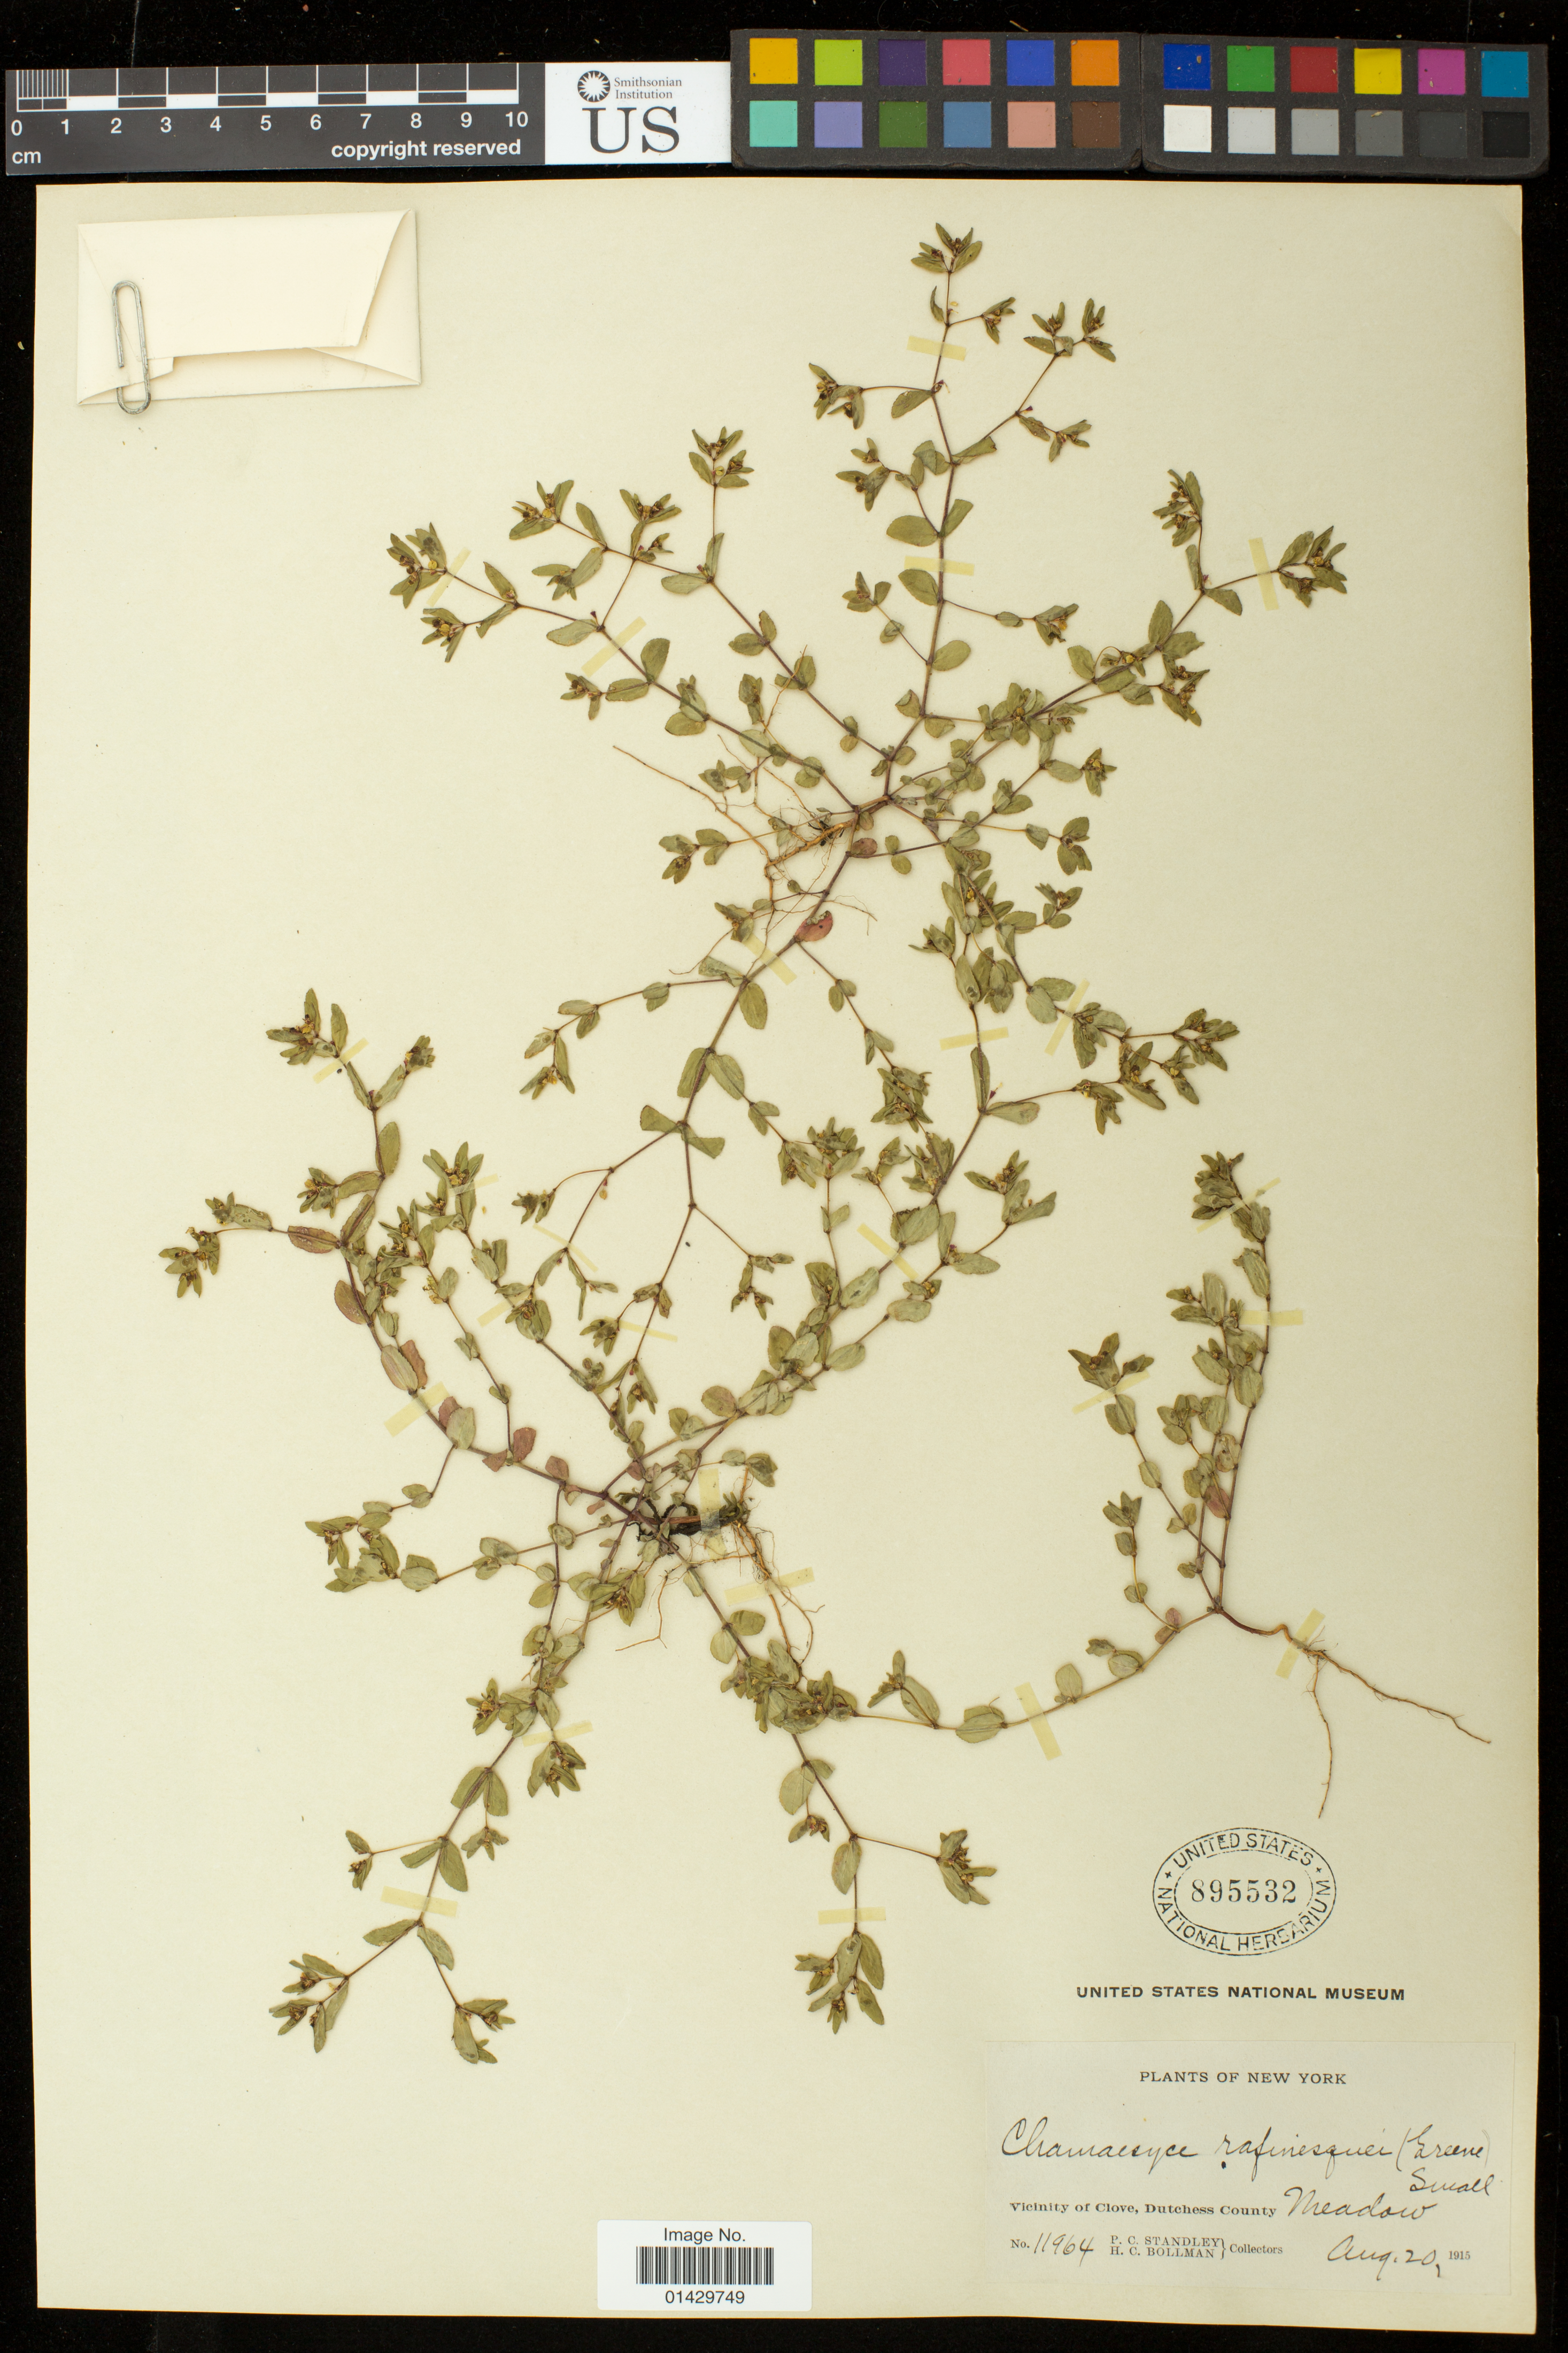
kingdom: Plantae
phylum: Tracheophyta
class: Magnoliopsida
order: Malpighiales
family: Euphorbiaceae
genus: Euphorbia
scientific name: Euphorbia vermiculata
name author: Raf.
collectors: P. C. Standley & H. C. Bollman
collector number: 11964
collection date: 1915-08-20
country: United States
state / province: New York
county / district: Duchess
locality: Vicinity of Clove.;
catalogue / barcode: US 895532